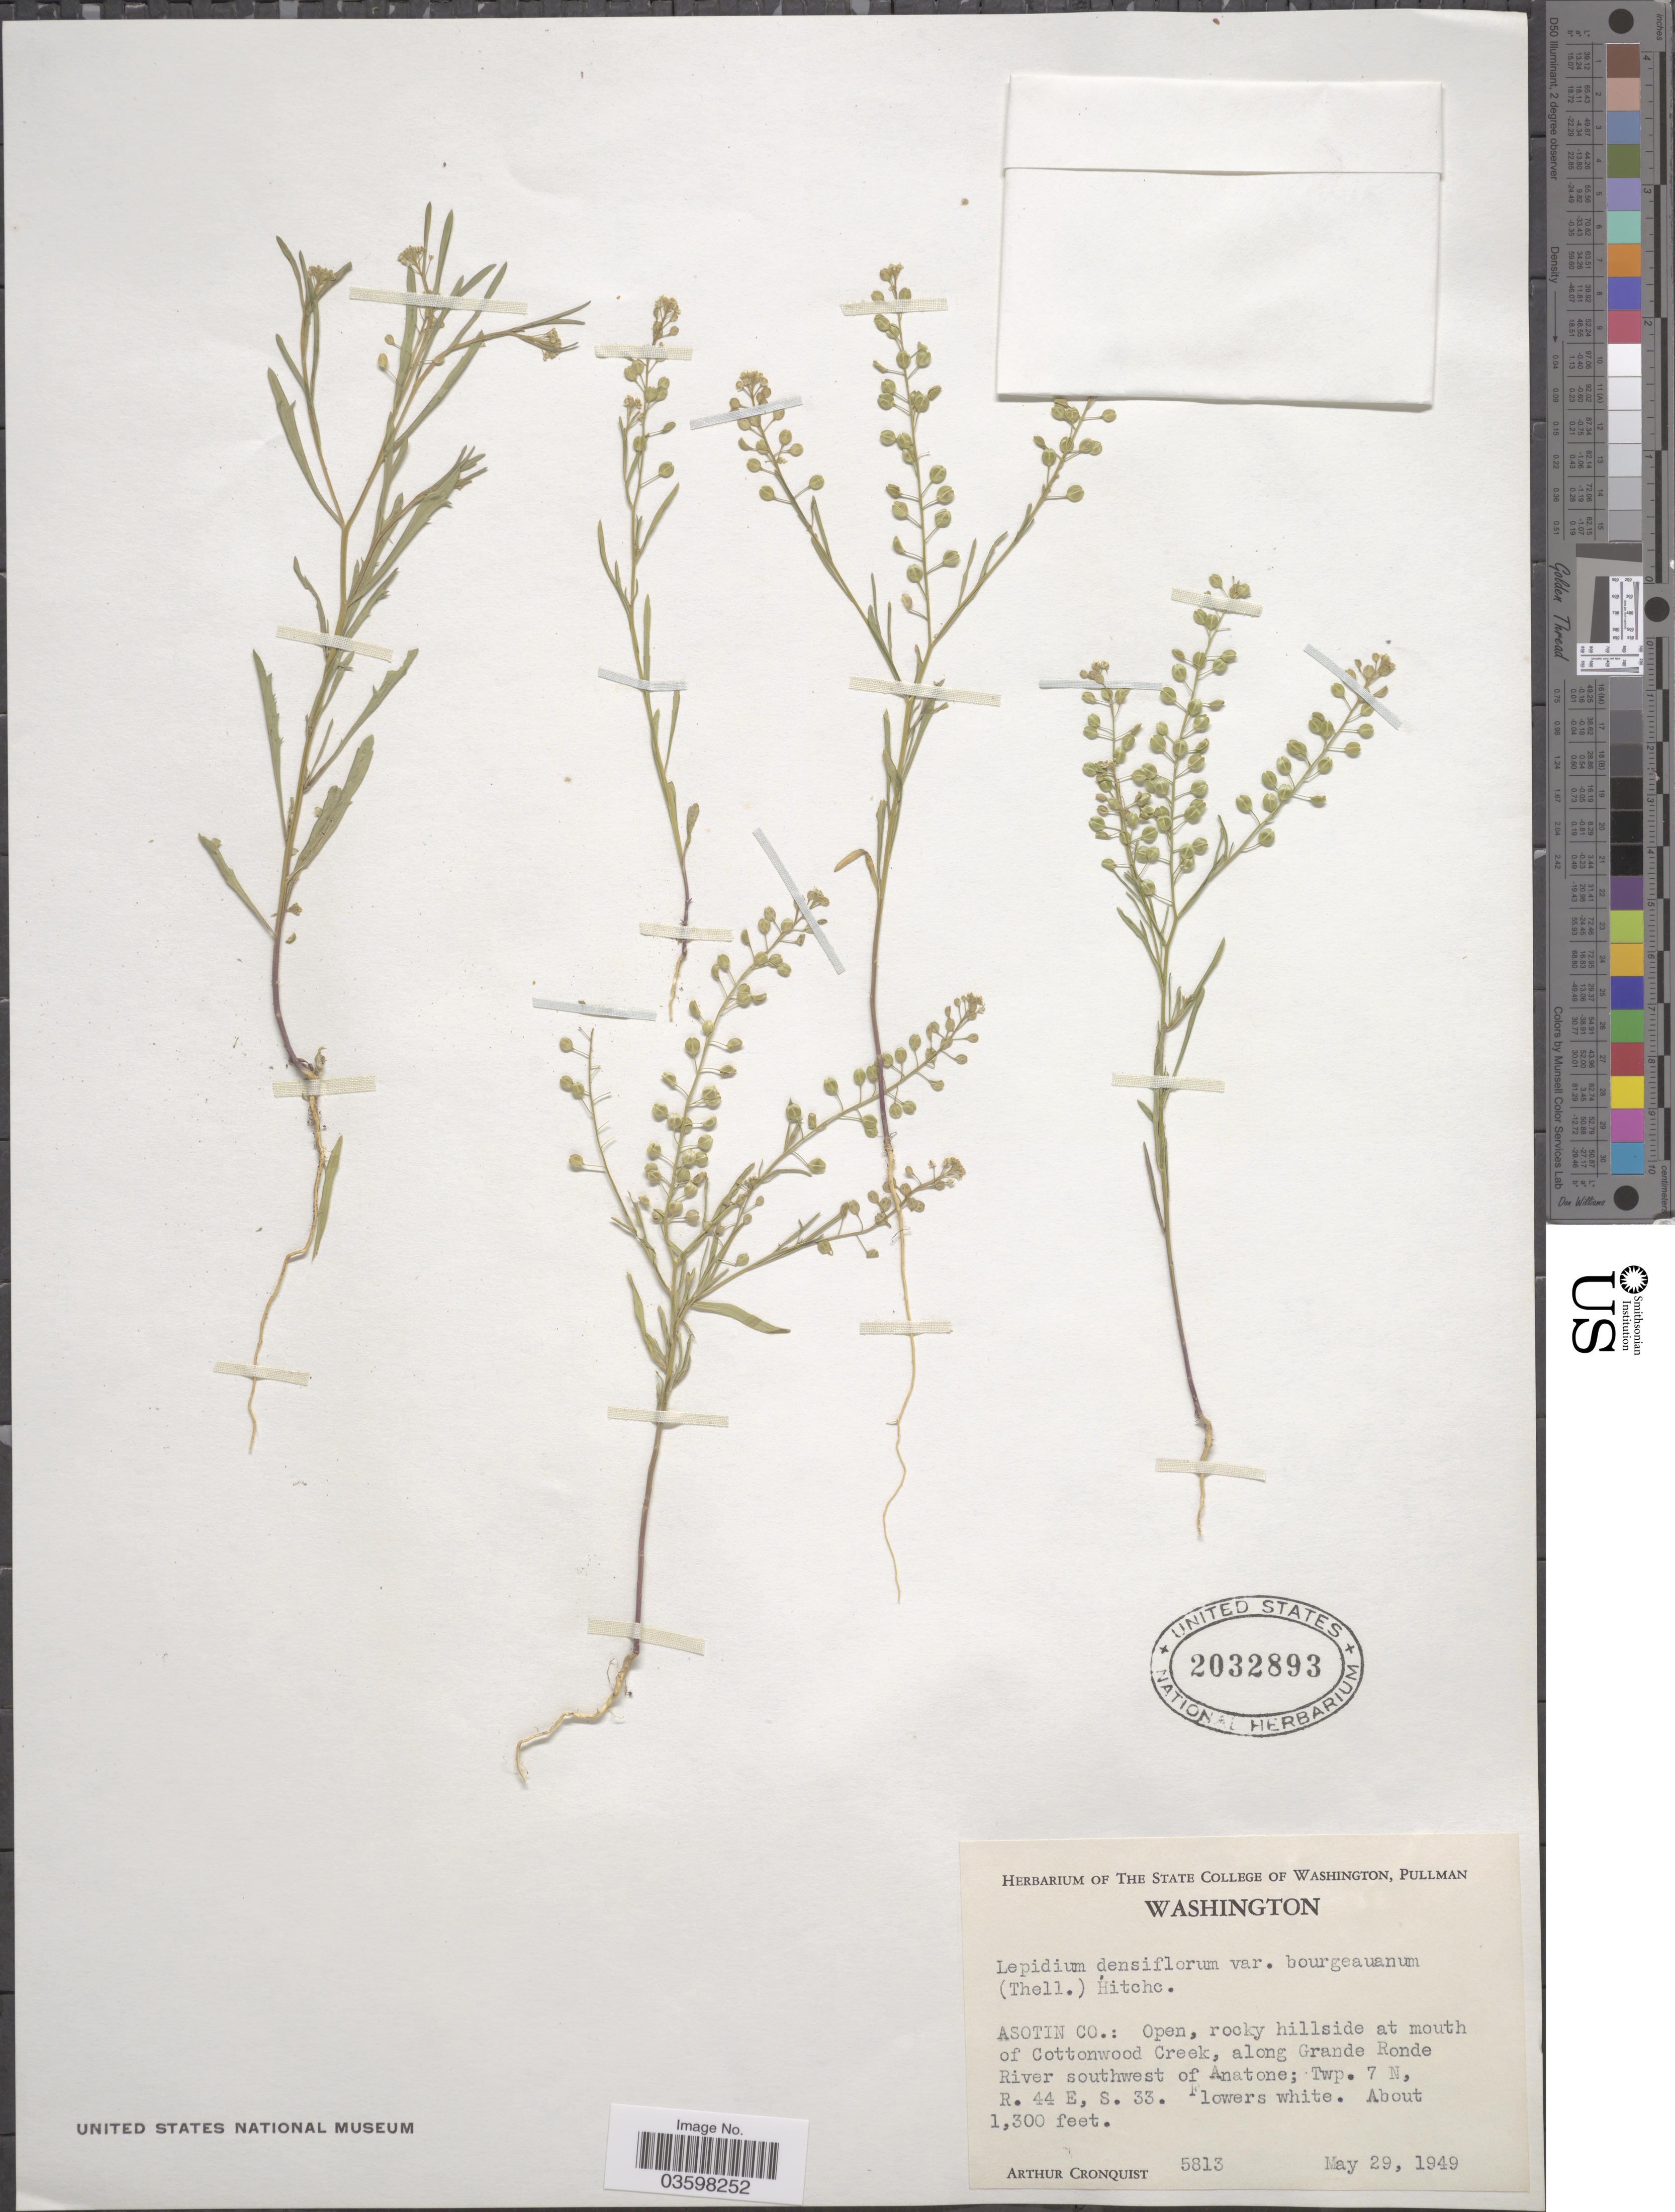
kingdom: Plantae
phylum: Tracheophyta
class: Magnoliopsida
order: Brassicales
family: Brassicaceae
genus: Lepidium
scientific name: Lepidium densiflorum var. bourgeauanum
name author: (Thell.) C.L. Hitchc.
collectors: A. J. Cronquist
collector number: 5813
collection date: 1949-05-29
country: United States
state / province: Washington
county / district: Asotin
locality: Asotin Co.: Open, rocky hillside at mouth of Cottonwood Creek, along Grande Ronde River southwest of Anatone; Twp. 7 N, R. 44 E, S. 33.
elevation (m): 396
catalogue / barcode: US 2032893